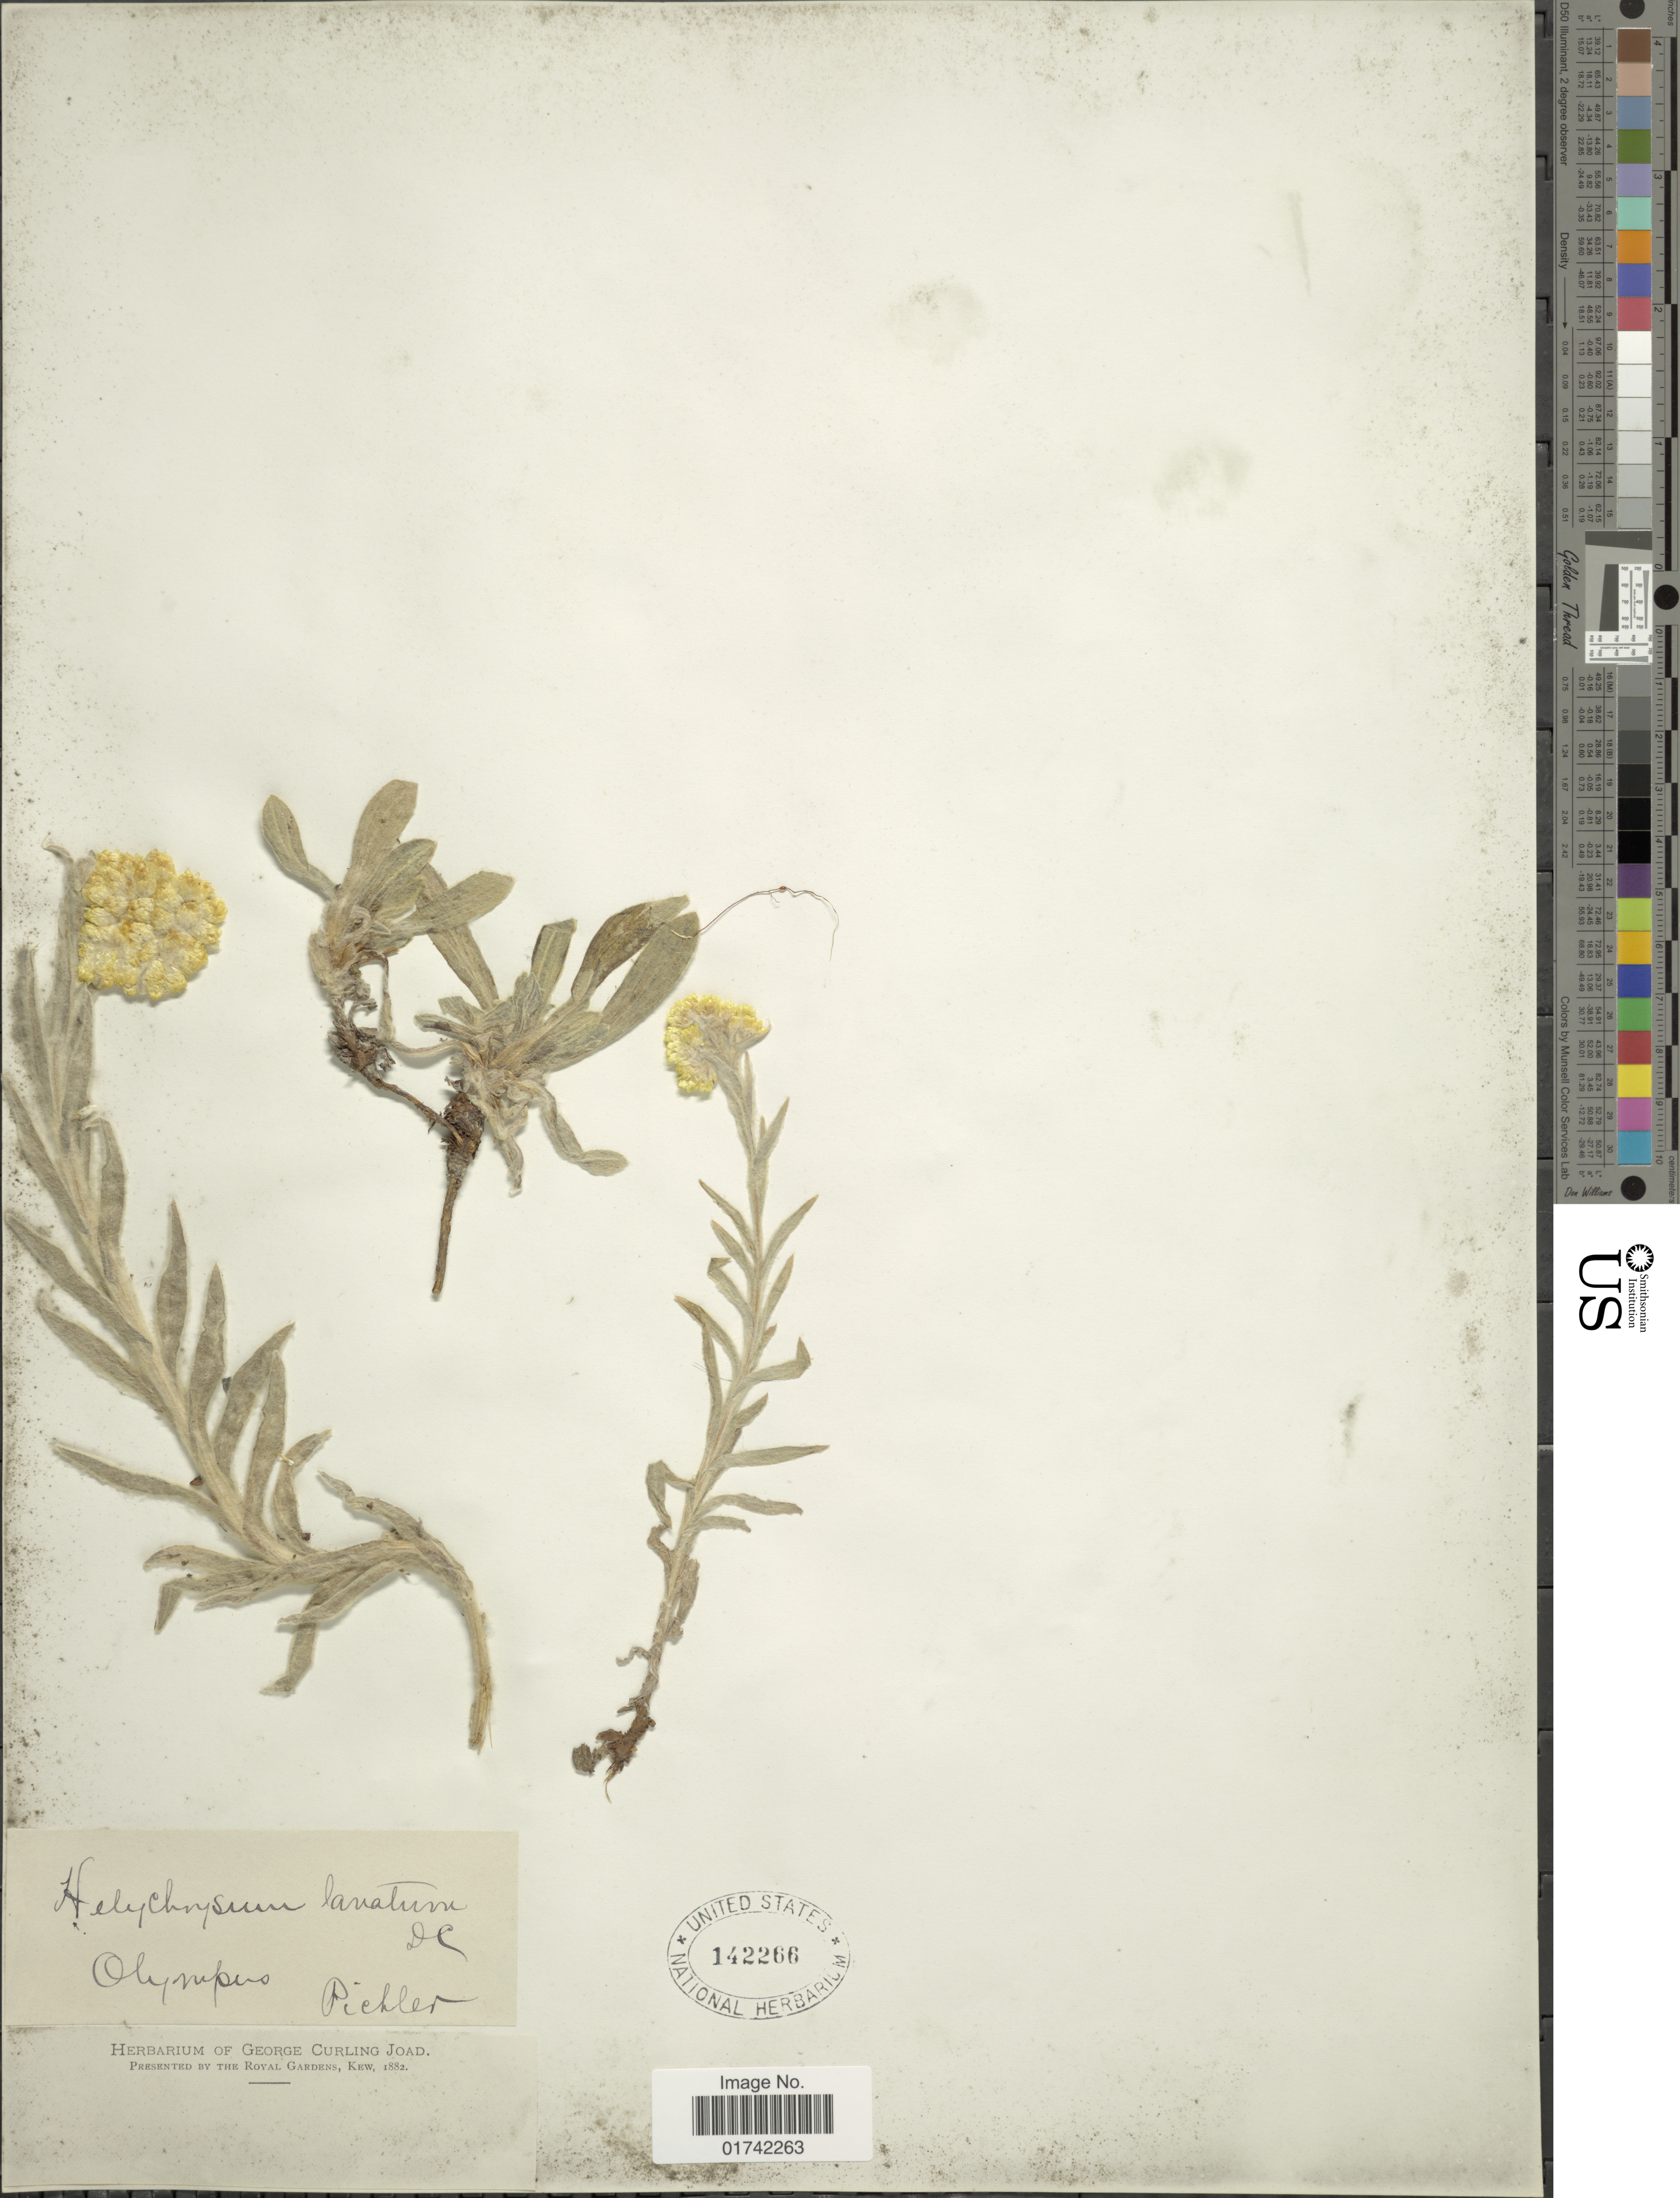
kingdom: Plantae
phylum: Tracheophyta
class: Magnoliopsida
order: Asterales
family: Asteraceae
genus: Helichrysum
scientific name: Helichrysum lanatum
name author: DC.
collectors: -. Pickler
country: Greece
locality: Olympus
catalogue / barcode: US 142266